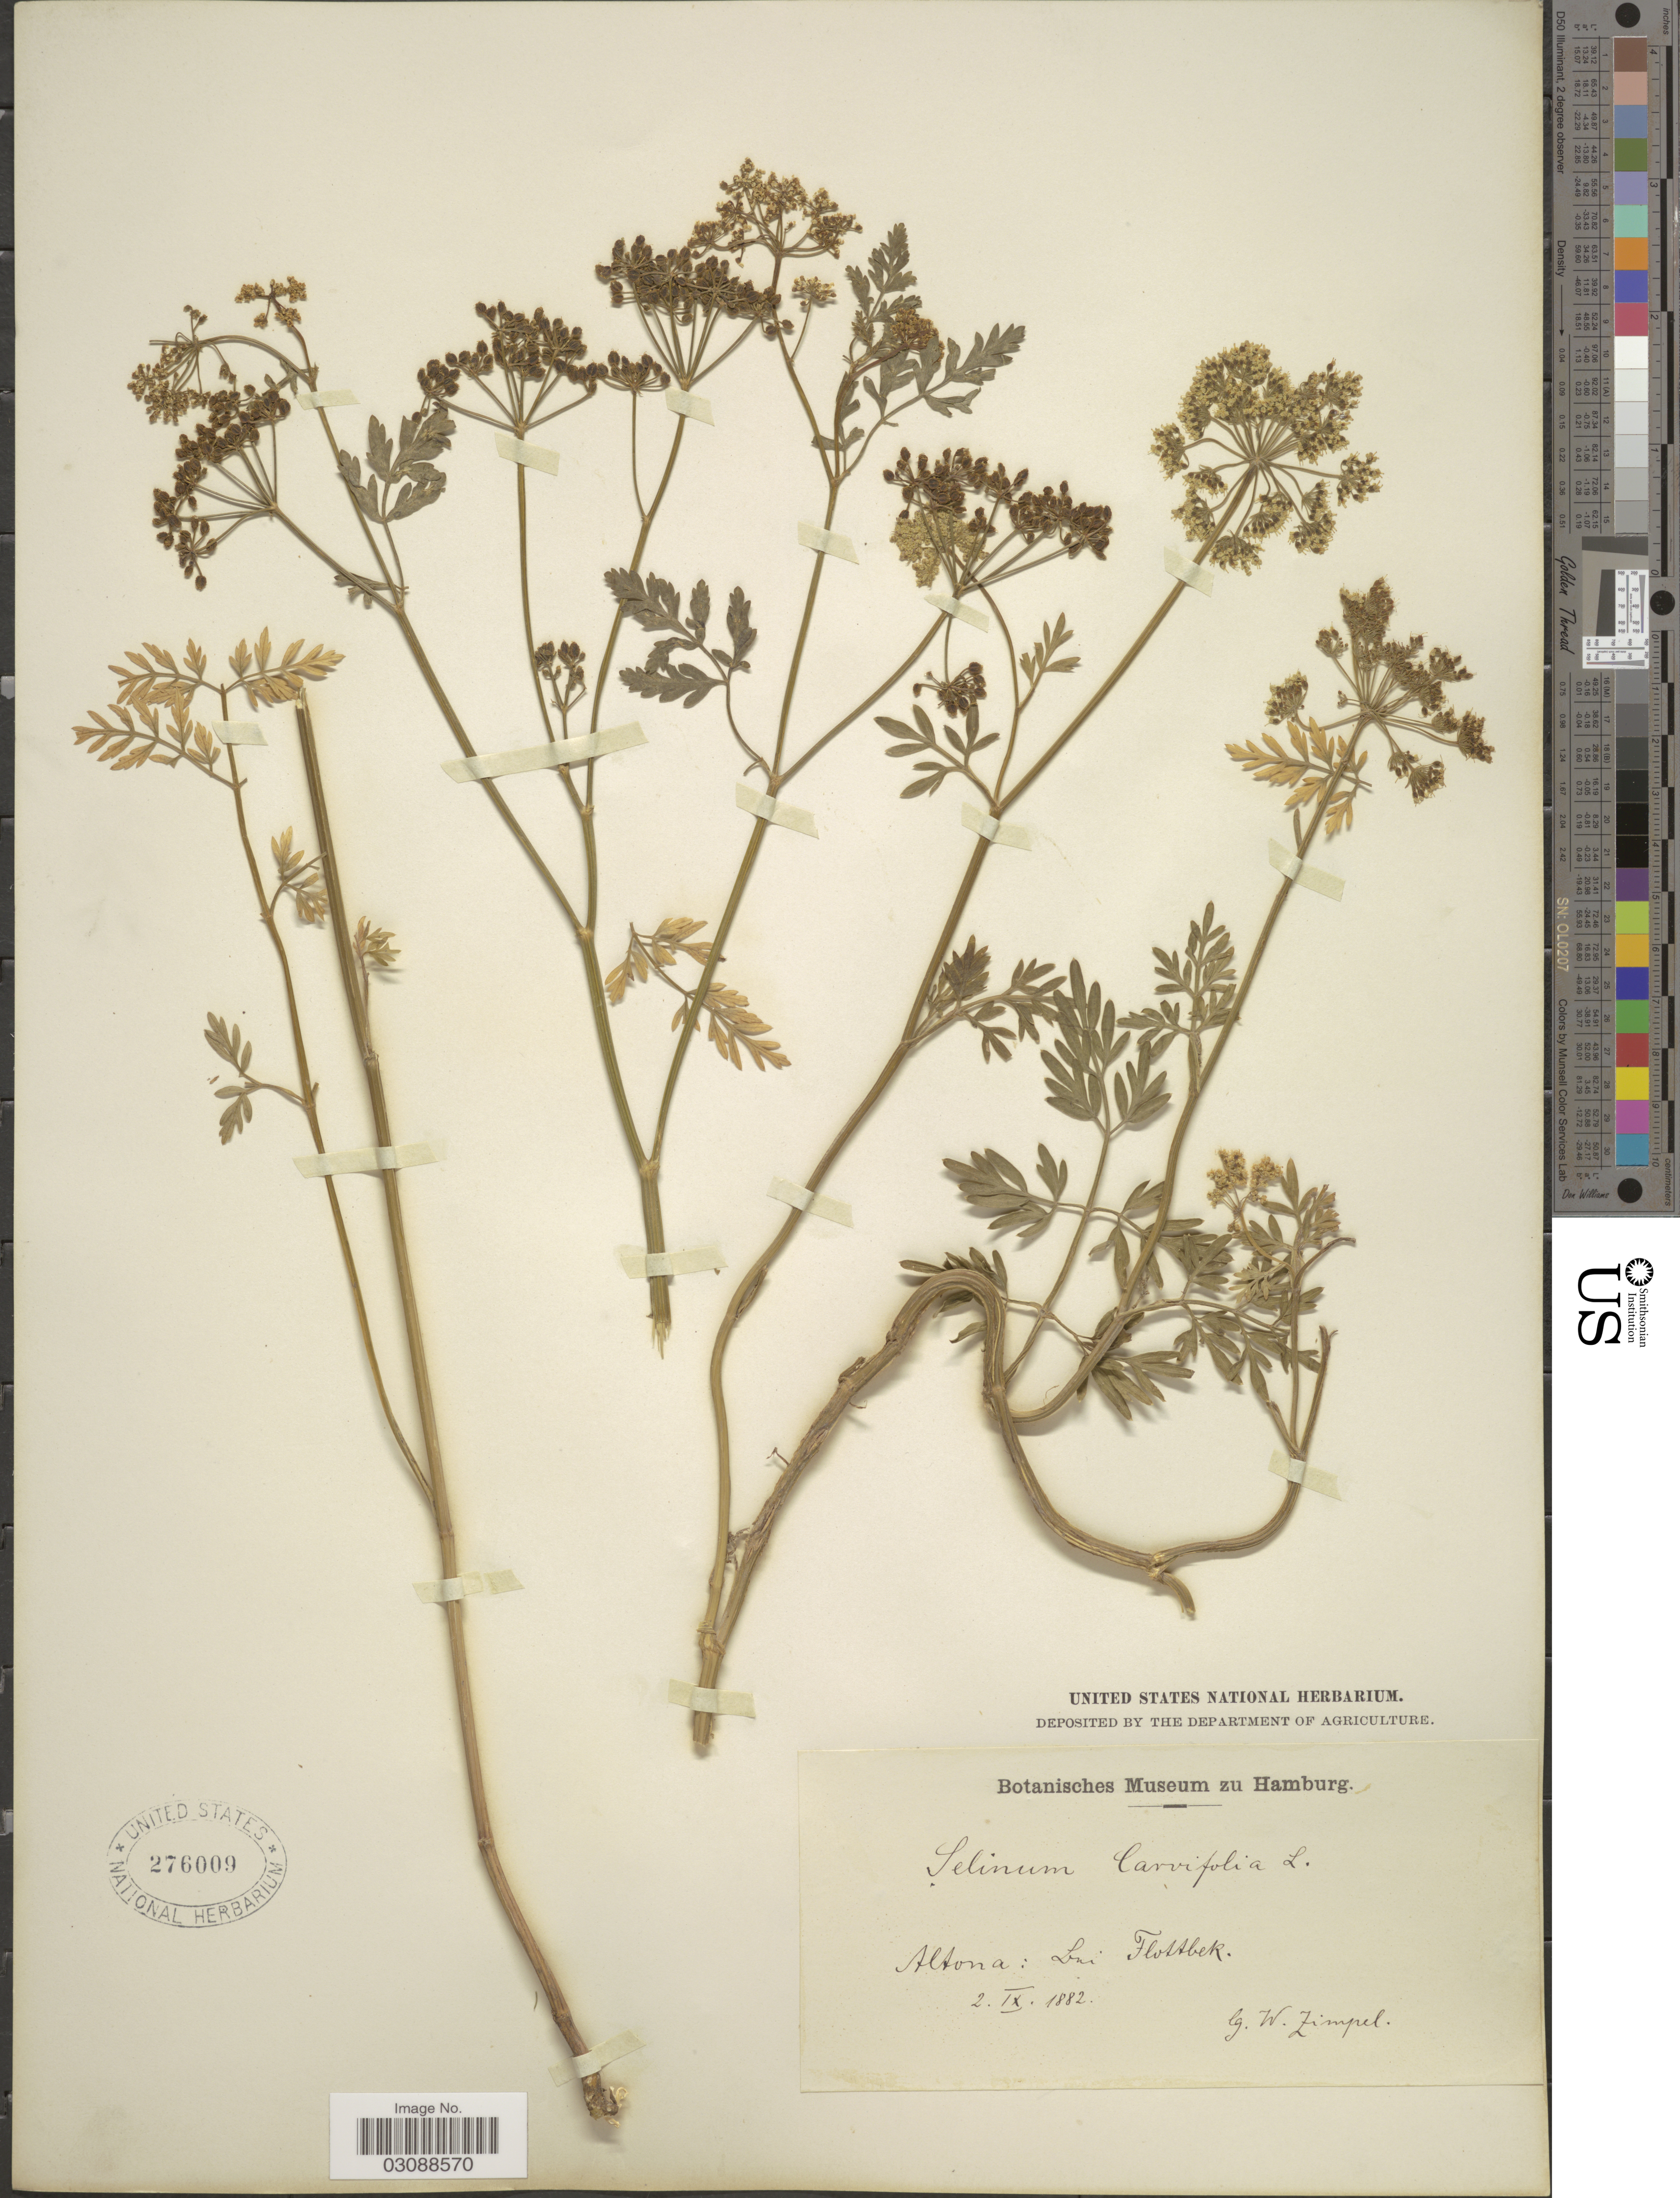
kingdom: Plantae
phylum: Tracheophyta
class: Magnoliopsida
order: Apiales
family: Apiaceae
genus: Selinum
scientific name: Selinum carvifolia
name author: (L.) L.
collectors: W. Zimpel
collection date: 1882-09-02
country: Germany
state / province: Hamburg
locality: Altona: bei Flottbek.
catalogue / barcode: US 276009